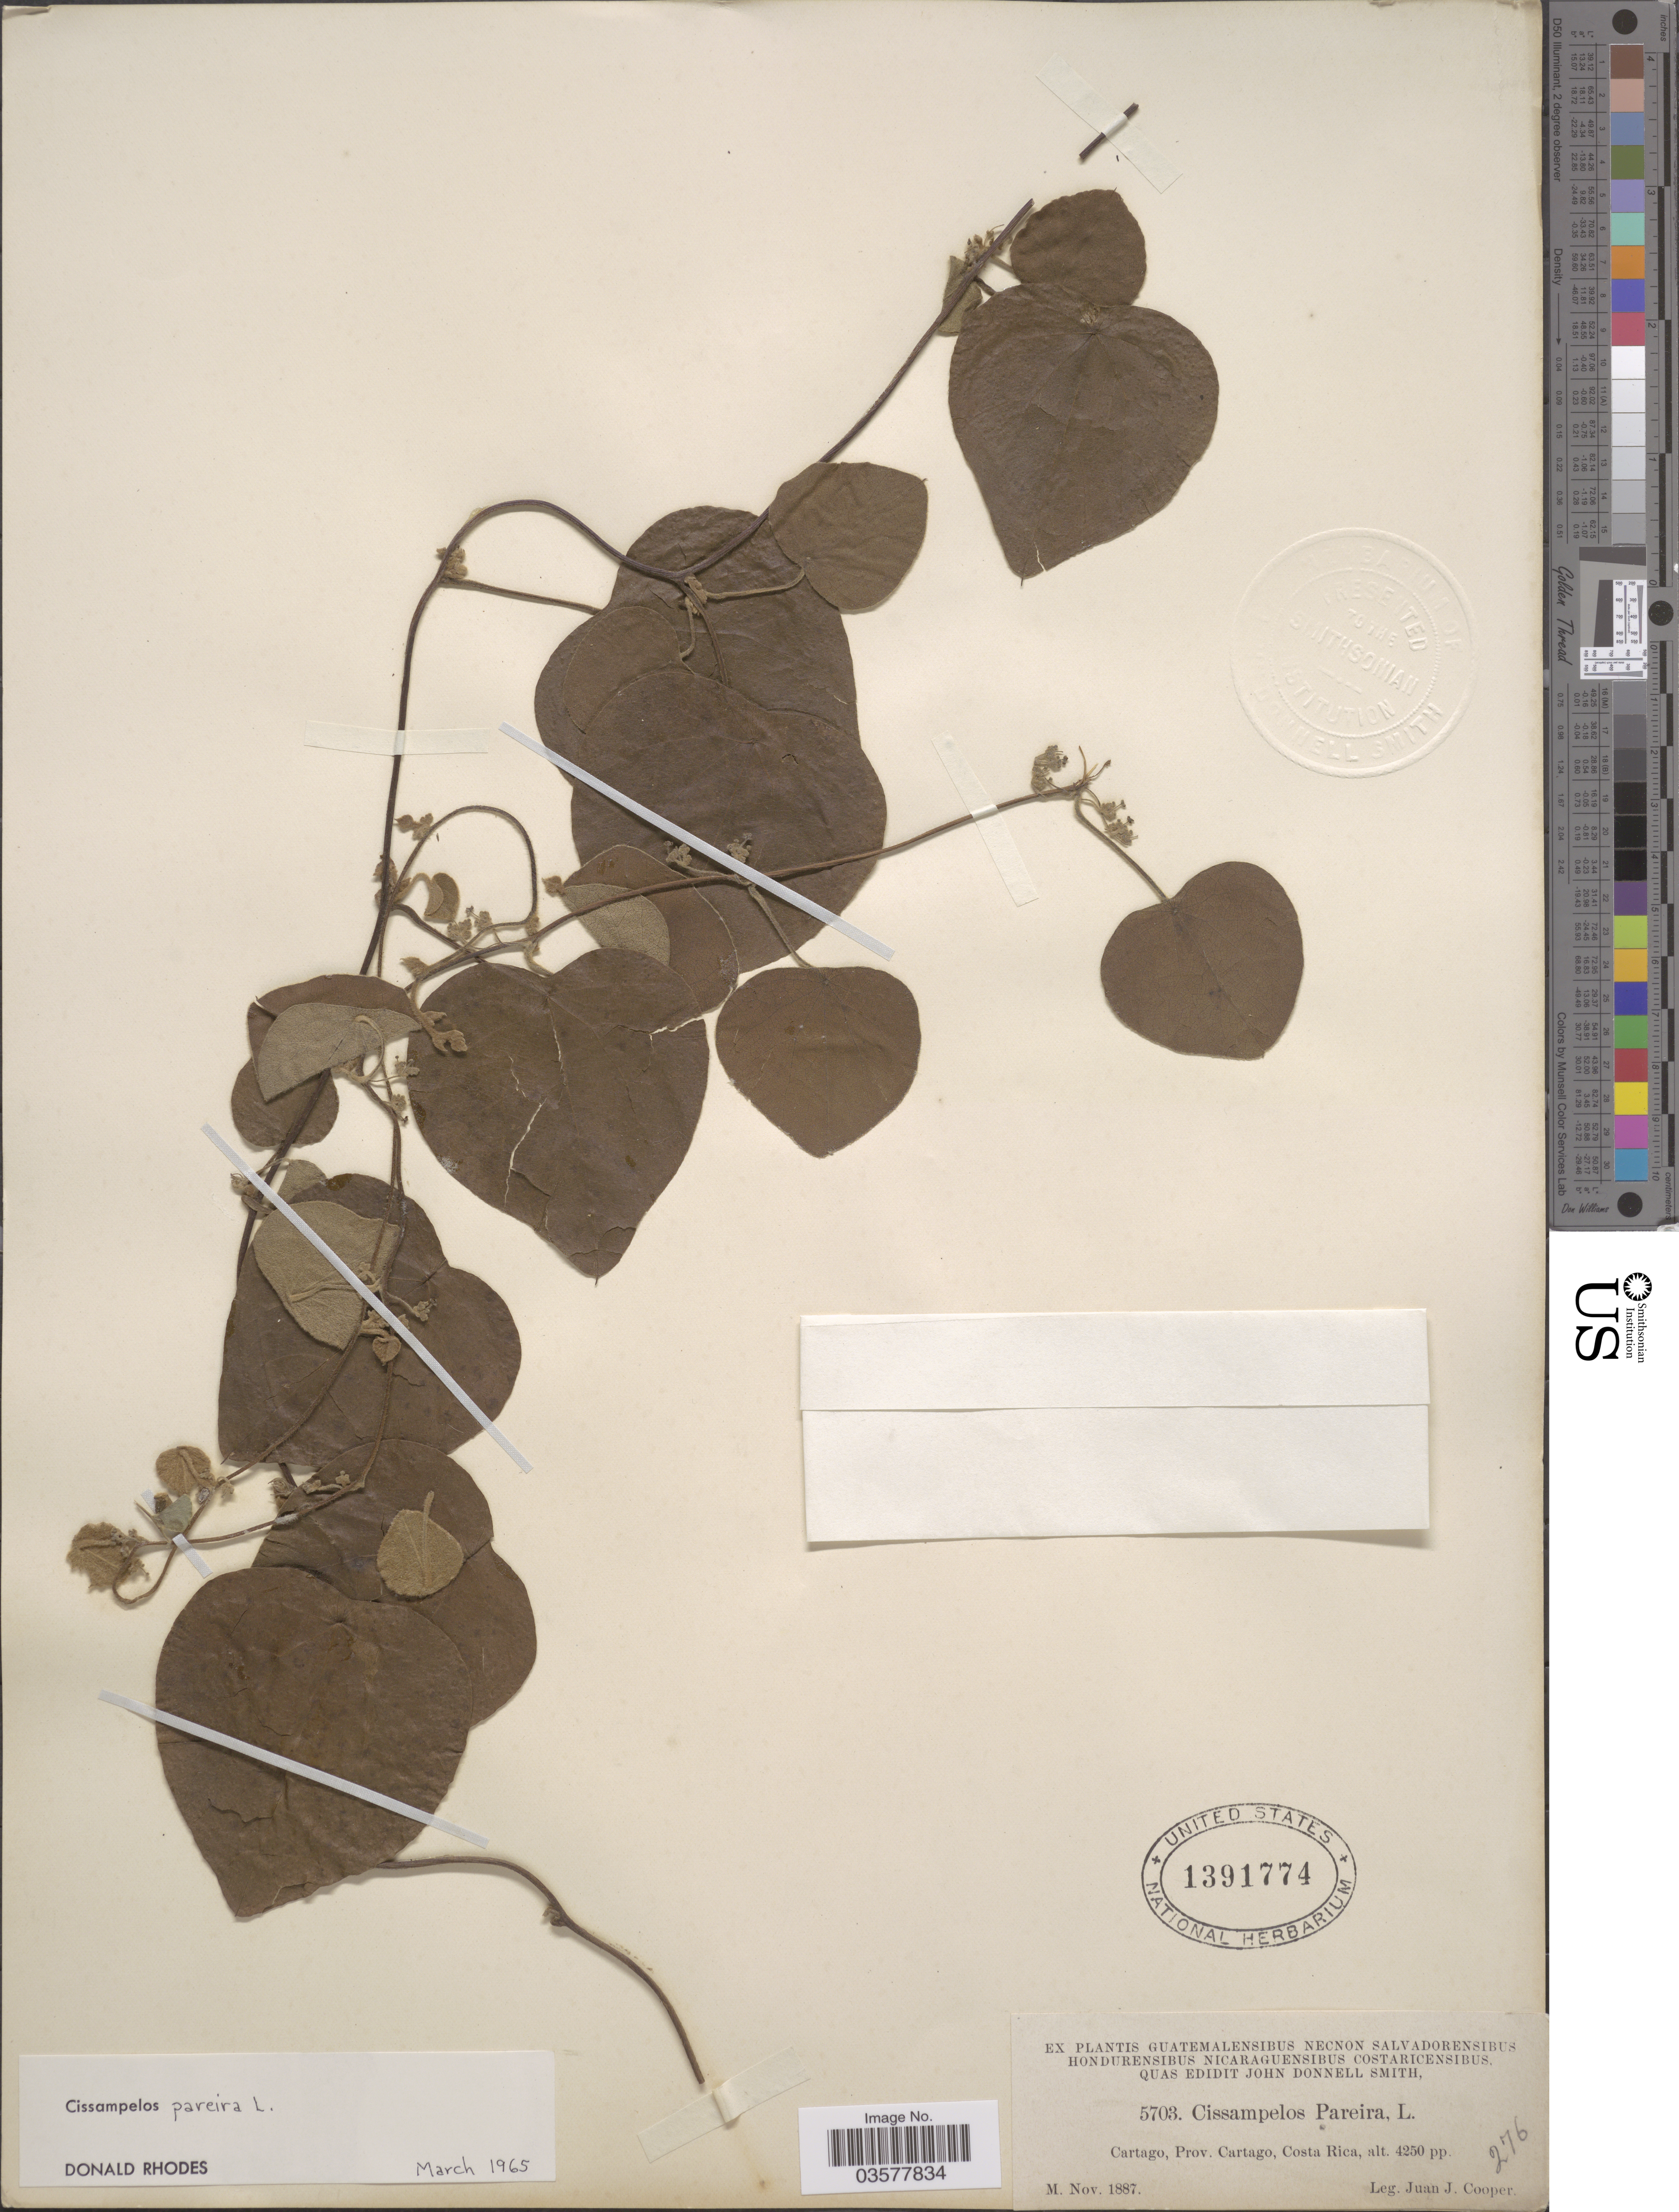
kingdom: Plantae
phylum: Tracheophyta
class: Magnoliopsida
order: Ranunculales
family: Menispermaceae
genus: Cissampelos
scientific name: Cissampelos pareira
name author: L.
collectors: J. J. Cooper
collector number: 5703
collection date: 1887-11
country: Costa Rica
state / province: Cartago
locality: Cartago.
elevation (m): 1295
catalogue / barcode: US 1391774